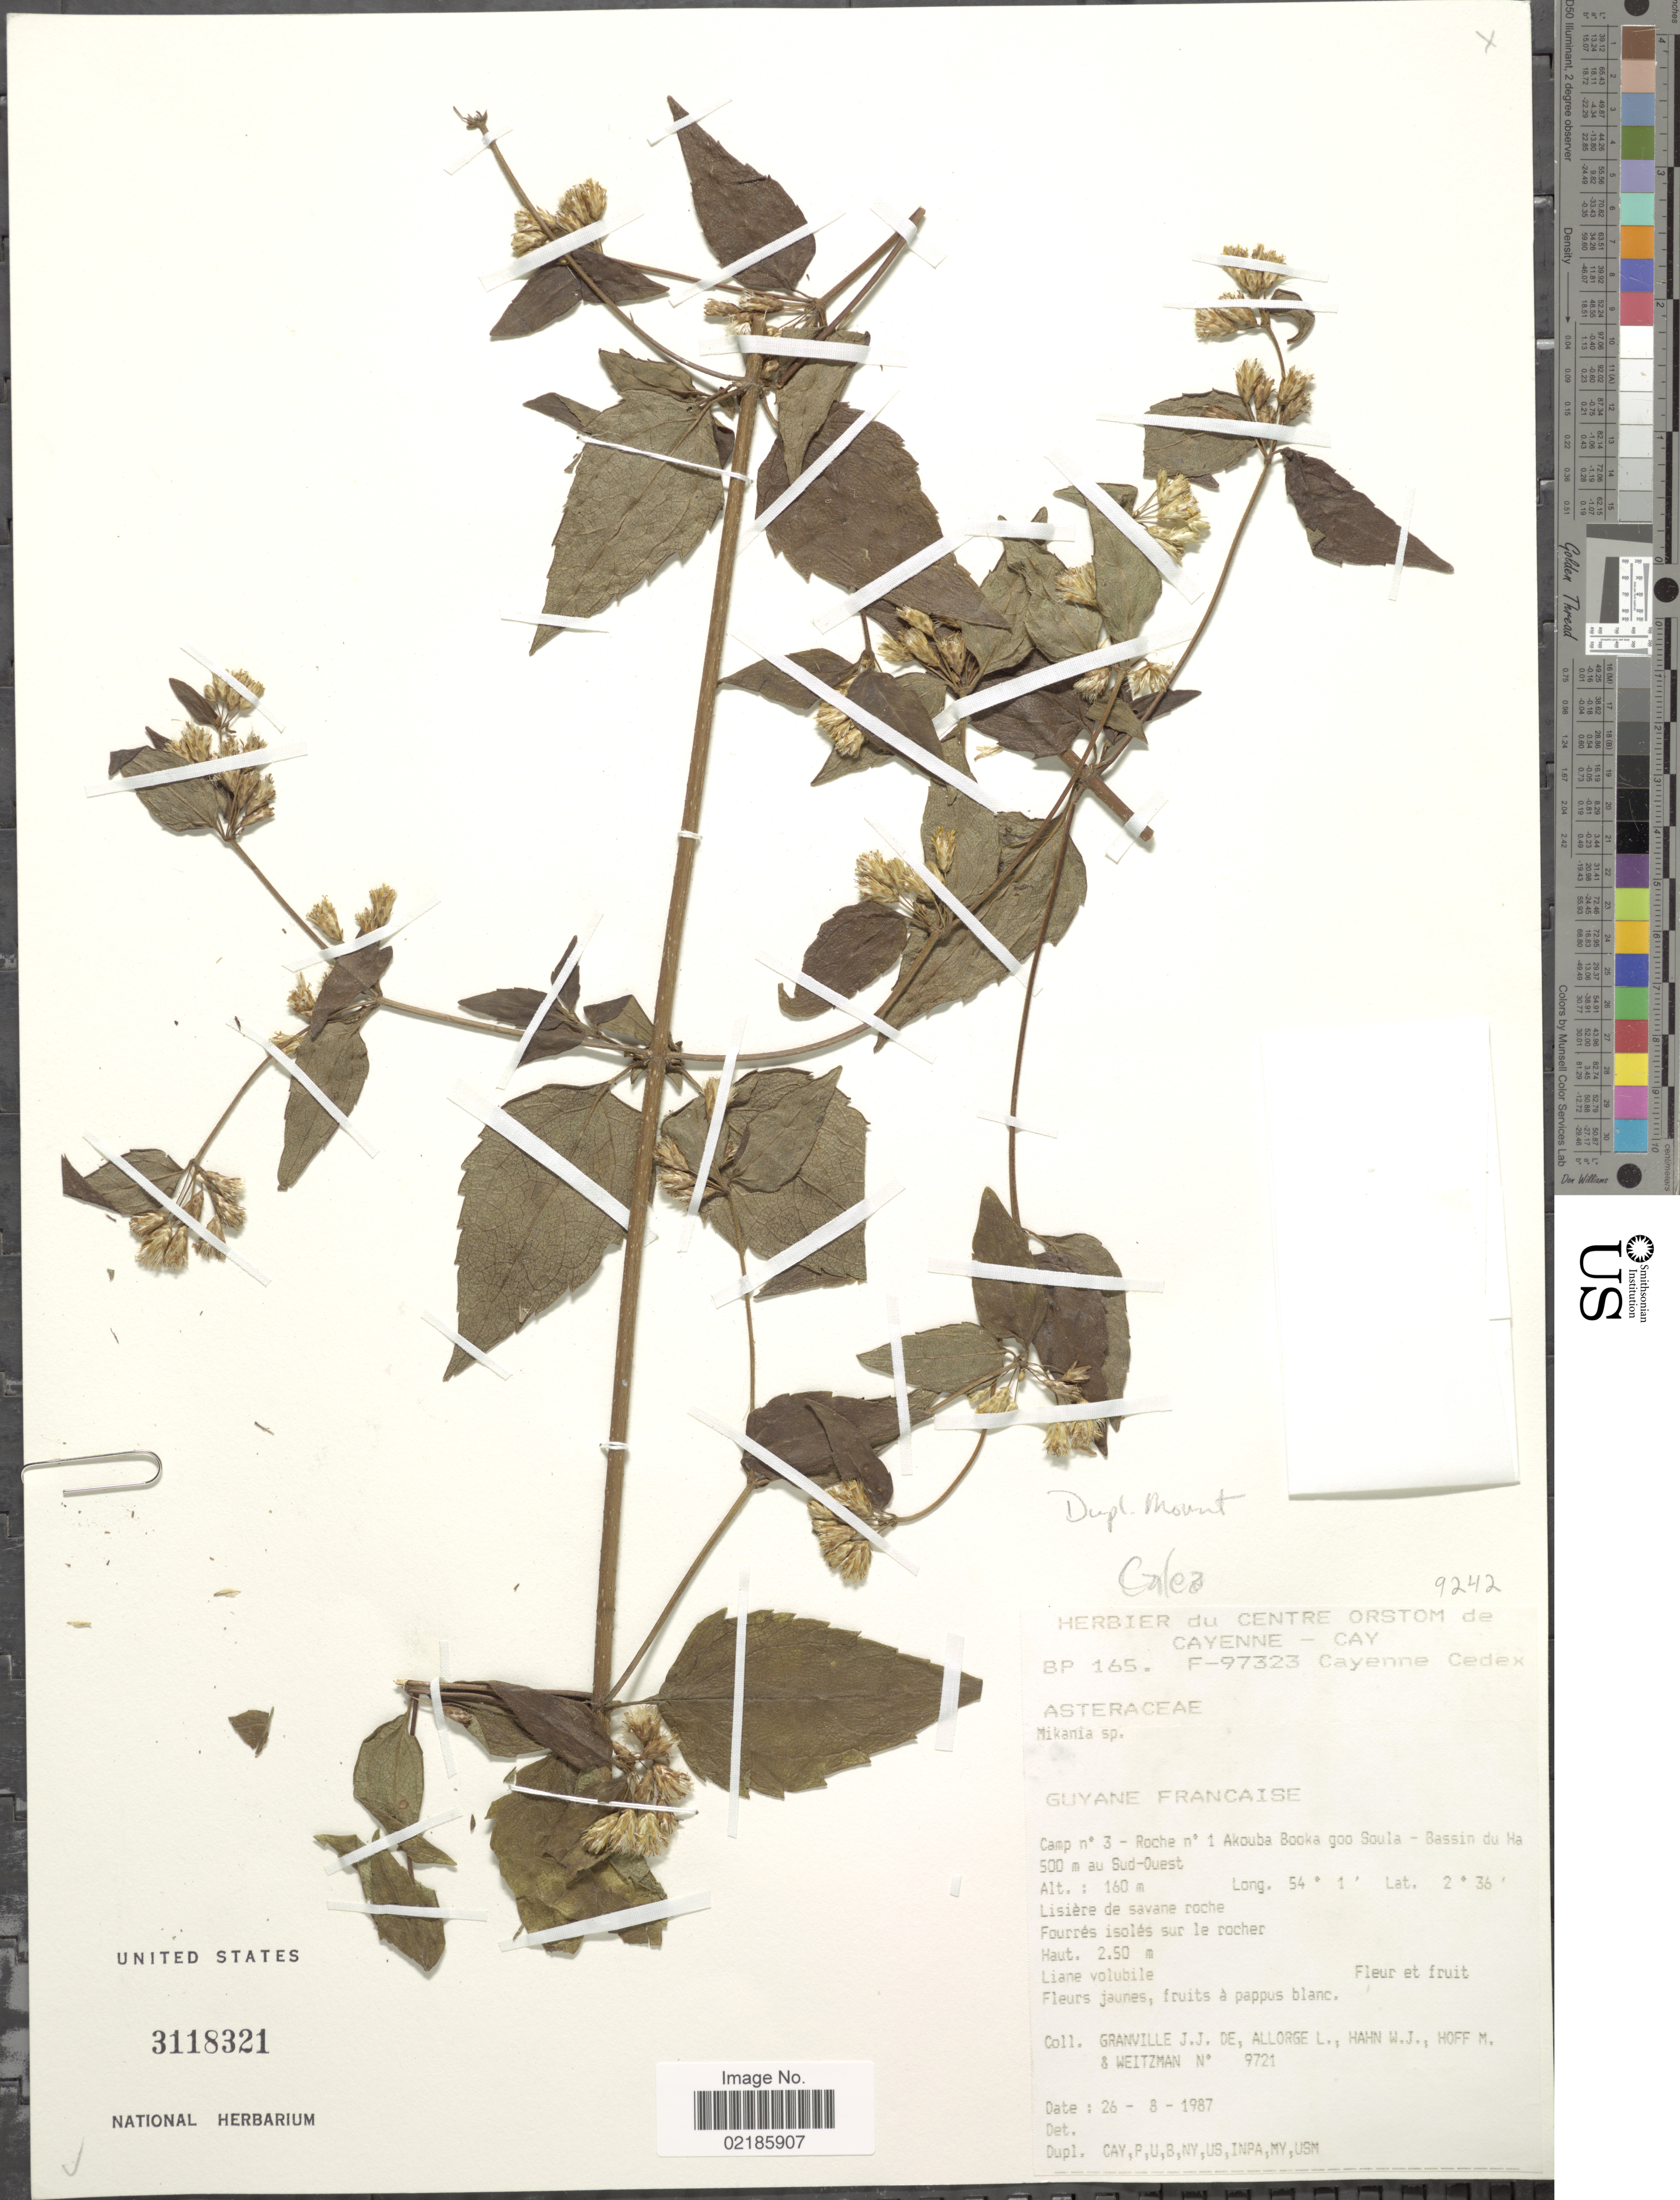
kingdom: Plantae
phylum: Tracheophyta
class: Magnoliopsida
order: Asterales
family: Asteraceae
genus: Calea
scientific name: Calea sp.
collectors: J.-J. de Granville, L. Allorge, W. J. Hahn, M. Hoff & N. Weitzman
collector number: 9721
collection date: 1987-08-26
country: French Guiana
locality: Camp no 3 -Roche no 1 Akouba Booka goo Soula - Bassin du Ha 500 m. au Sud-Ouest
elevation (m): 160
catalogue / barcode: US 3118321